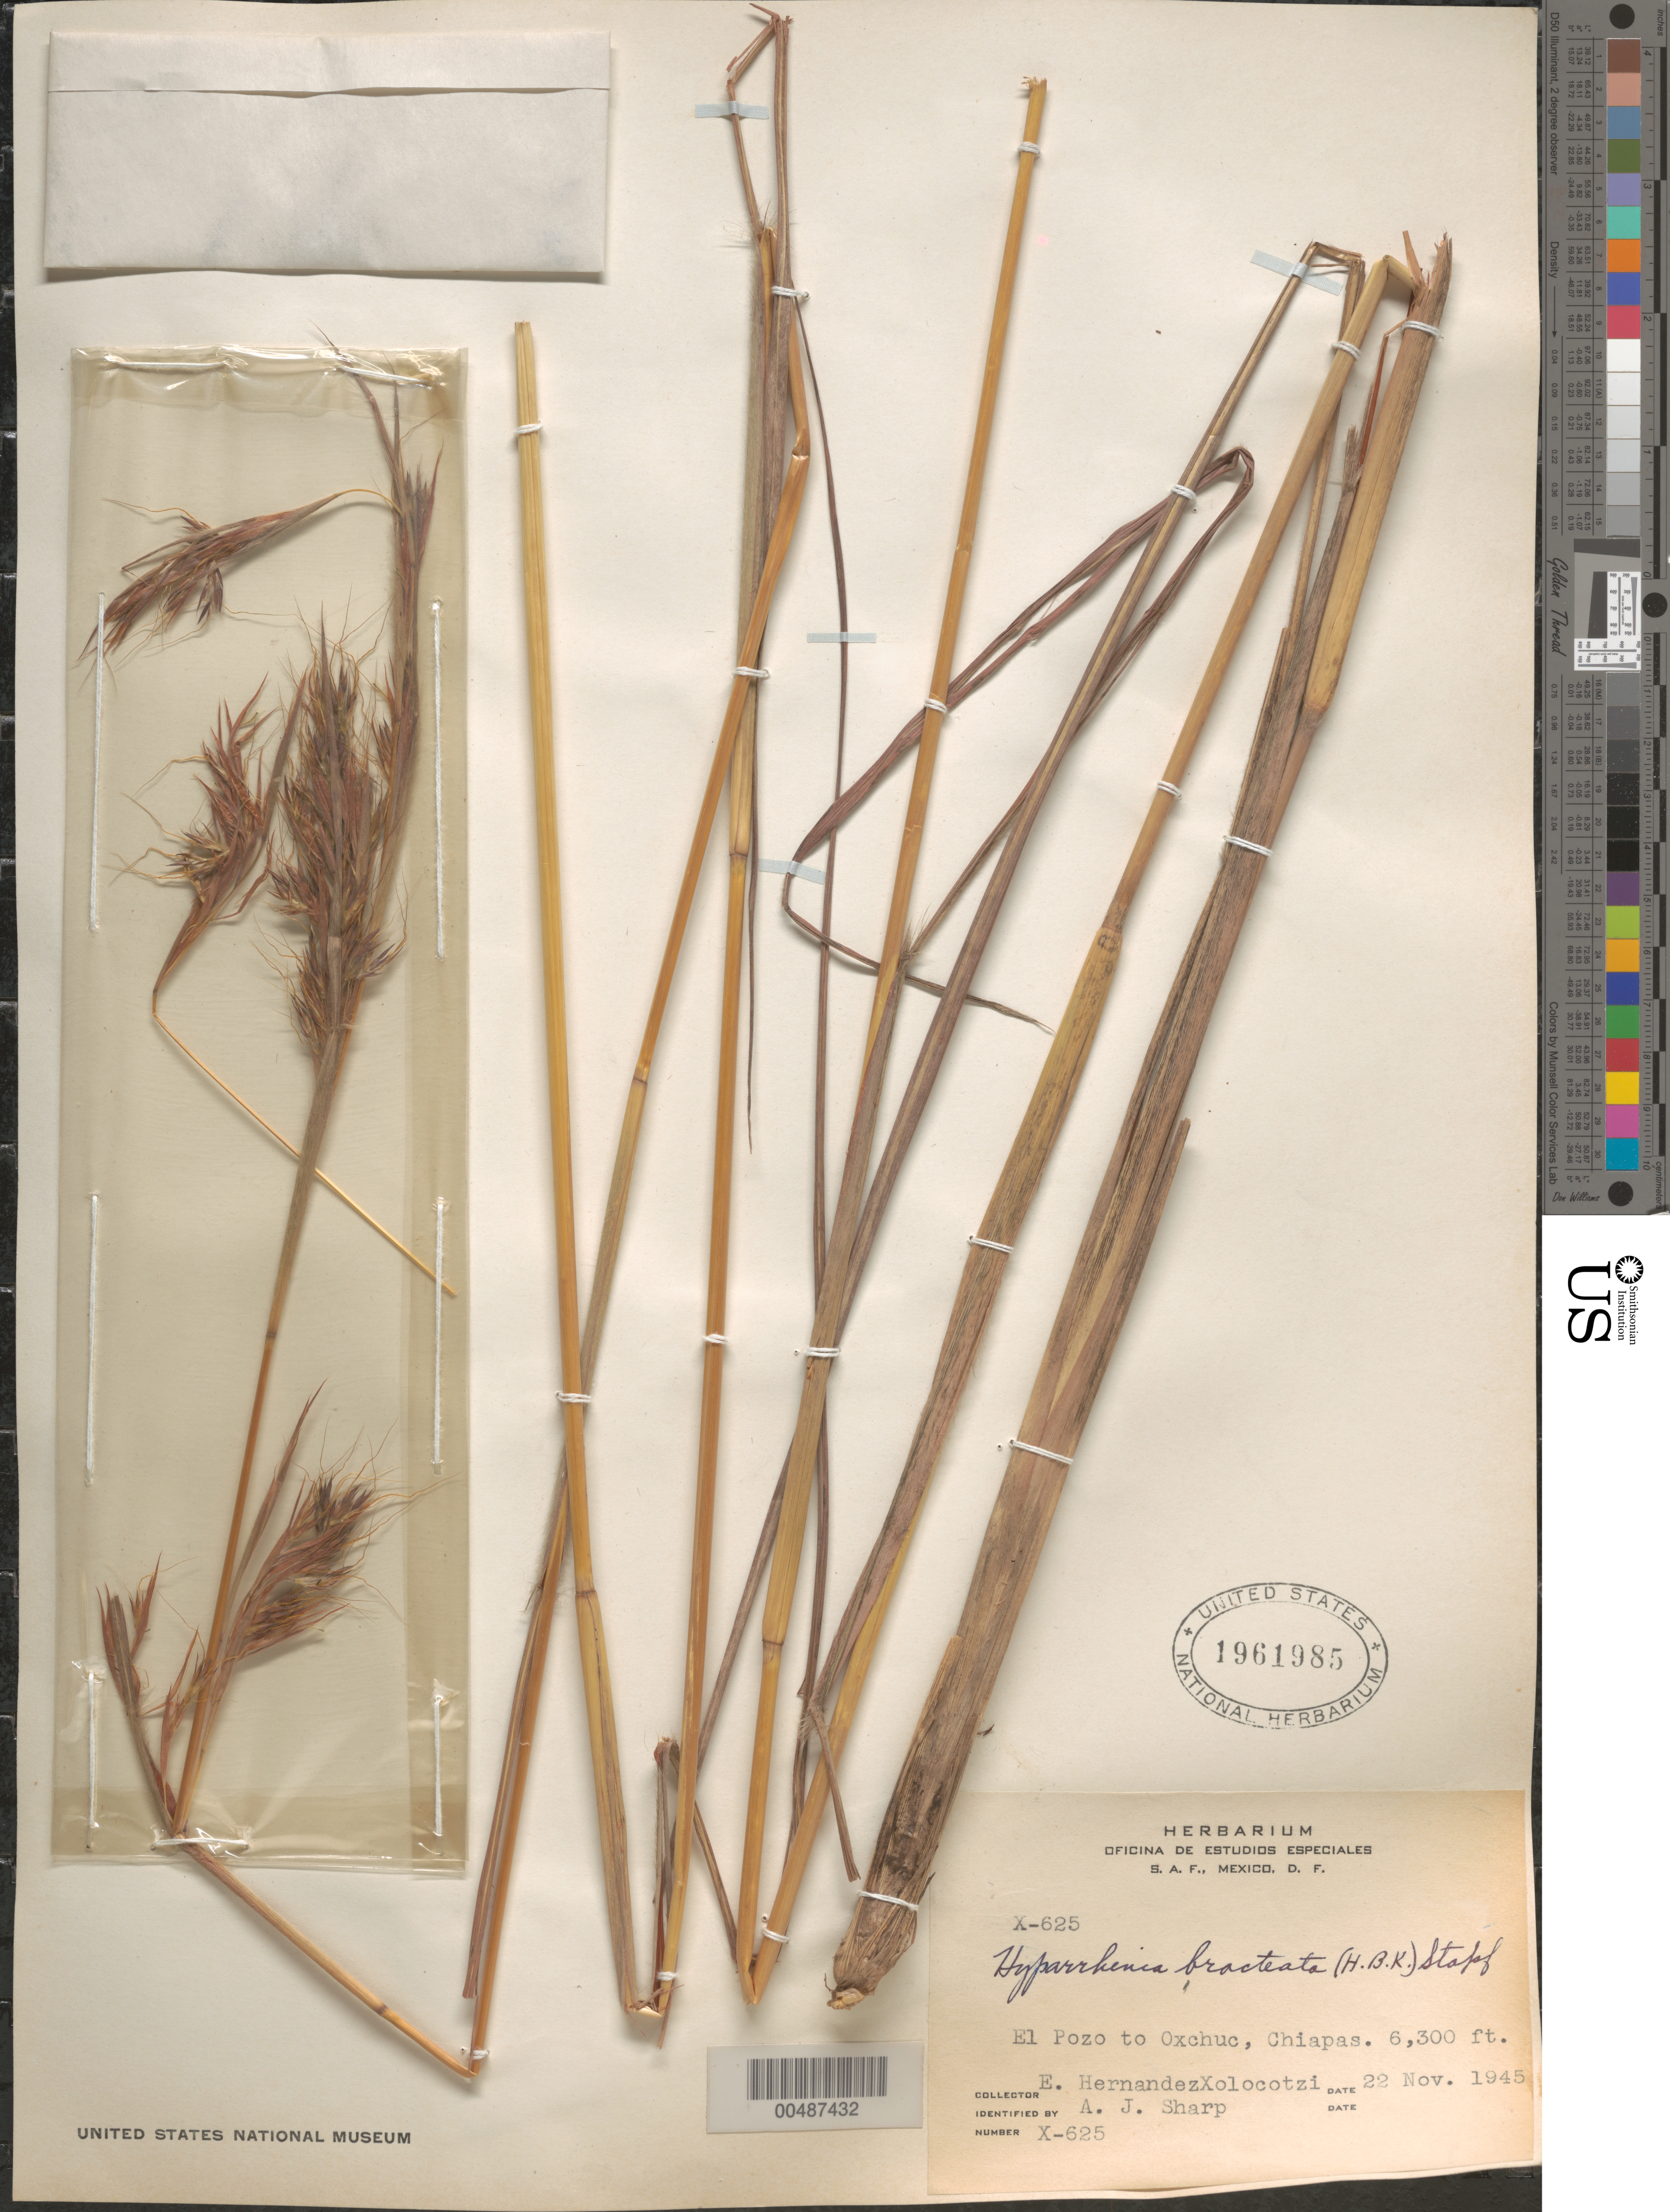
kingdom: Plantae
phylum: Tracheophyta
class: Liliopsida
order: Poales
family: Poaceae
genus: Hyparrhenia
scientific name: Hyparrhenia bracteata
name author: (Humb. & Bonpl.) Stapf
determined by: Sharp, A. J.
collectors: E. I. Hernández-X.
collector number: X-625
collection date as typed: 22 Nov 1945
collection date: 1945-11-22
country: Mexico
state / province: Chiapas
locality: El Pozo to Oxchuc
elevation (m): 1920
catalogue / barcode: US 1961985